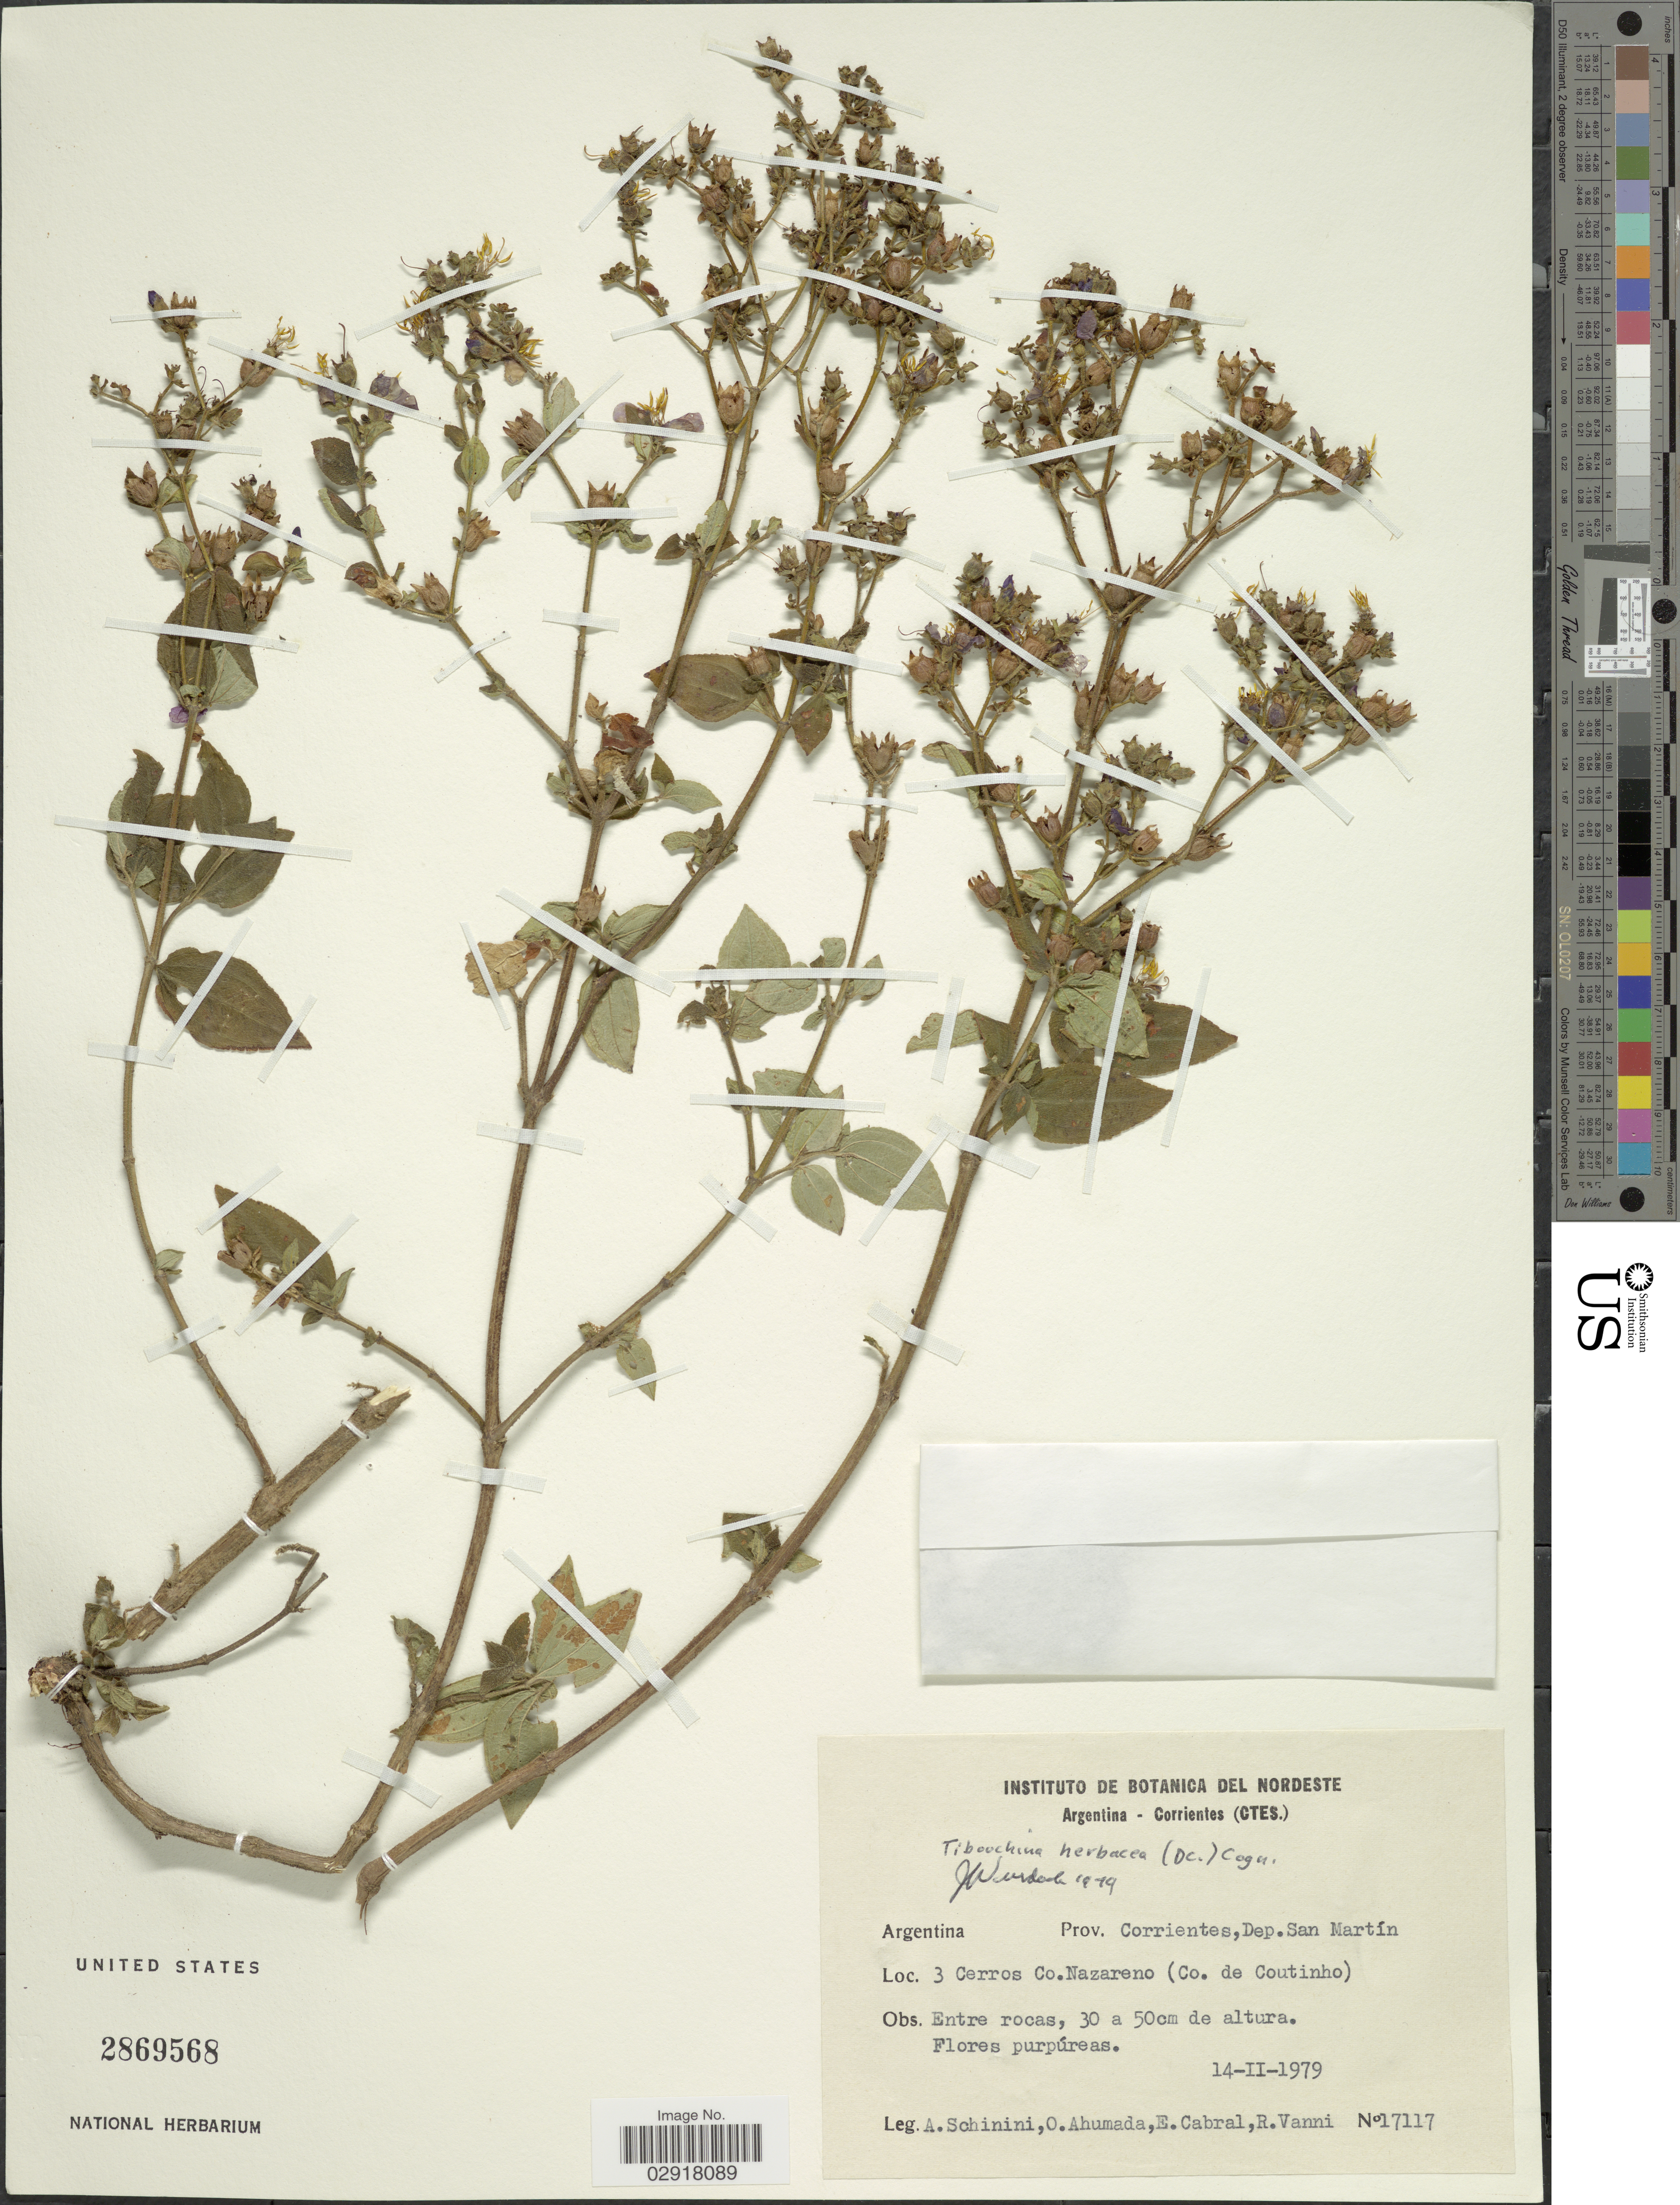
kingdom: Plantae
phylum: Tracheophyta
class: Magnoliopsida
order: Myrtales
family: Melastomataceae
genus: Chaetogastra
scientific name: Chaetogastra herbacea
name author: (DC.) P.J.F. Guim. & Michelang.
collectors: A. Schinini, O. Ahumada, E. Cabral & R. Vanni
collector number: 17117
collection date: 1979-02-14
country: Argentina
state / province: Corrientes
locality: Dep. San Martín. 3 Cerros Co. Nazareno (Co. de Coutinho).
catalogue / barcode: US 2869568